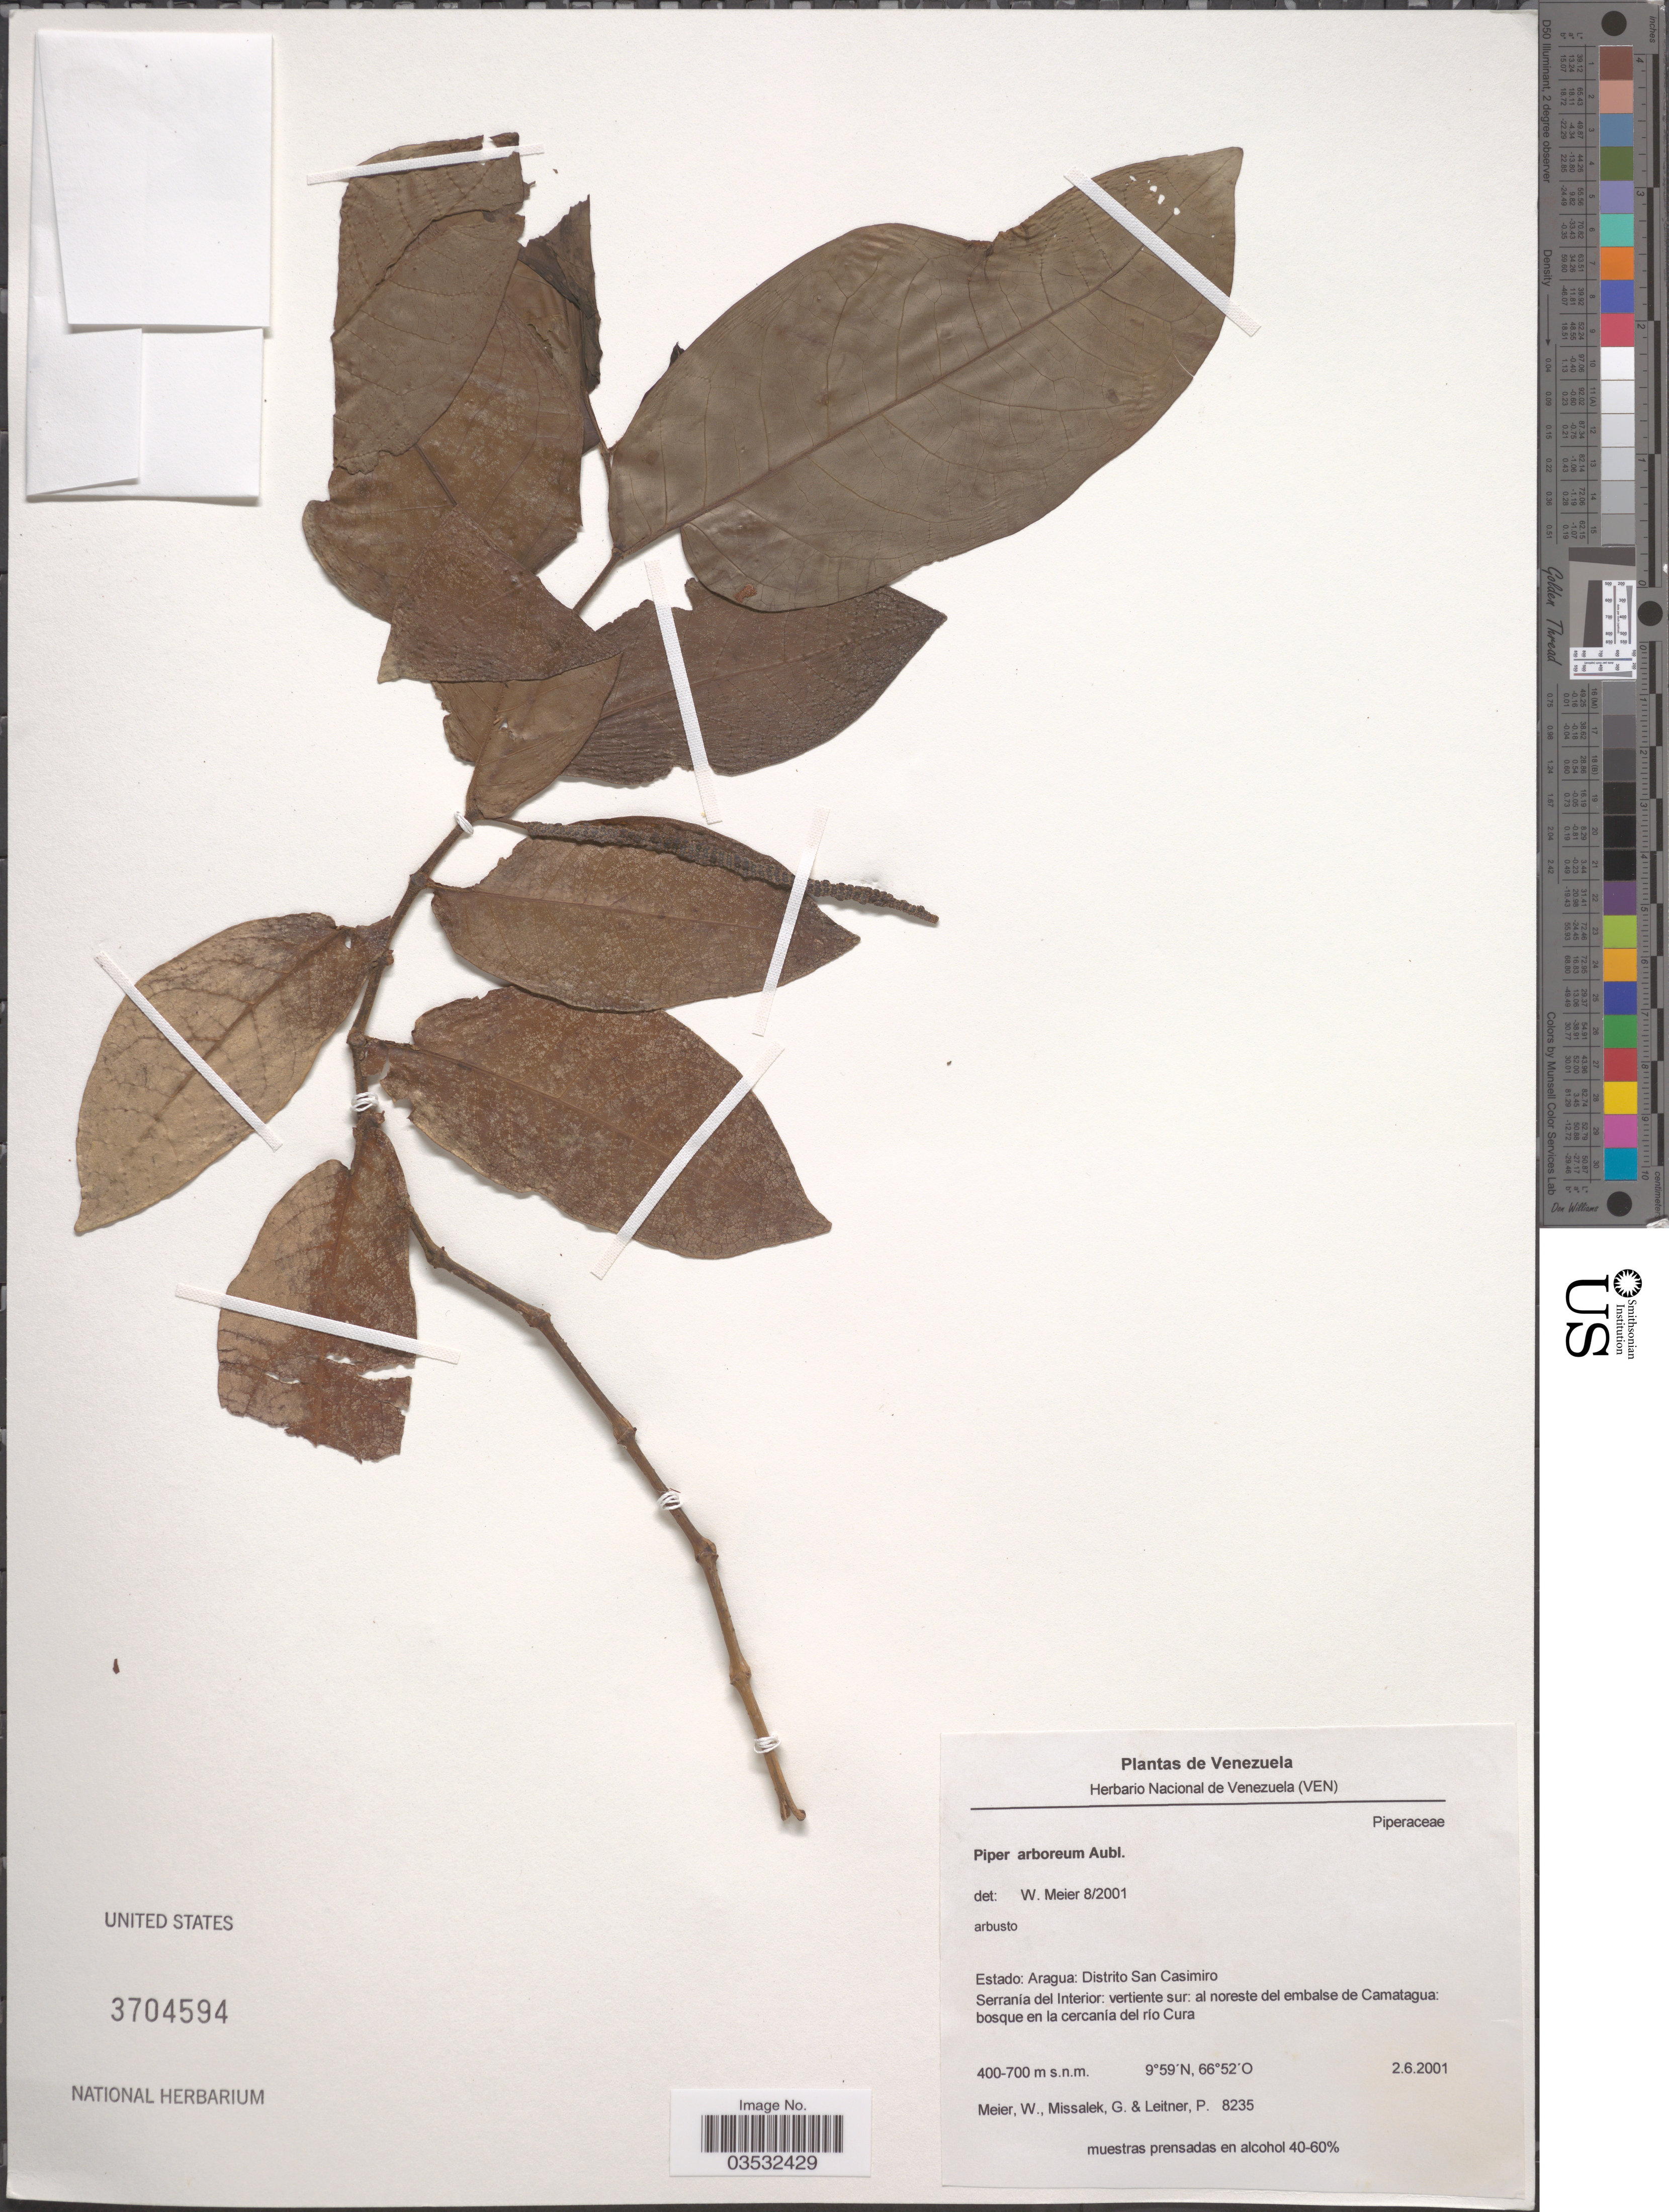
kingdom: Plantae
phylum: Tracheophyta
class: Magnoliopsida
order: Piperales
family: Piperaceae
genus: Piper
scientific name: Piper arboreum var. arboreum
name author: Aubl.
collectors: W. Meier, G. Missalek & P. Leitner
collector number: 8235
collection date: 2001-06-02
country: Venezuela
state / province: Aragua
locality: Distrito San Casimiro. Serranía del Interior: vertiente sur: al noreste del embalse de Camatagua: bosque en la cercanía del río Cura.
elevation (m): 400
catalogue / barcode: US 3704594